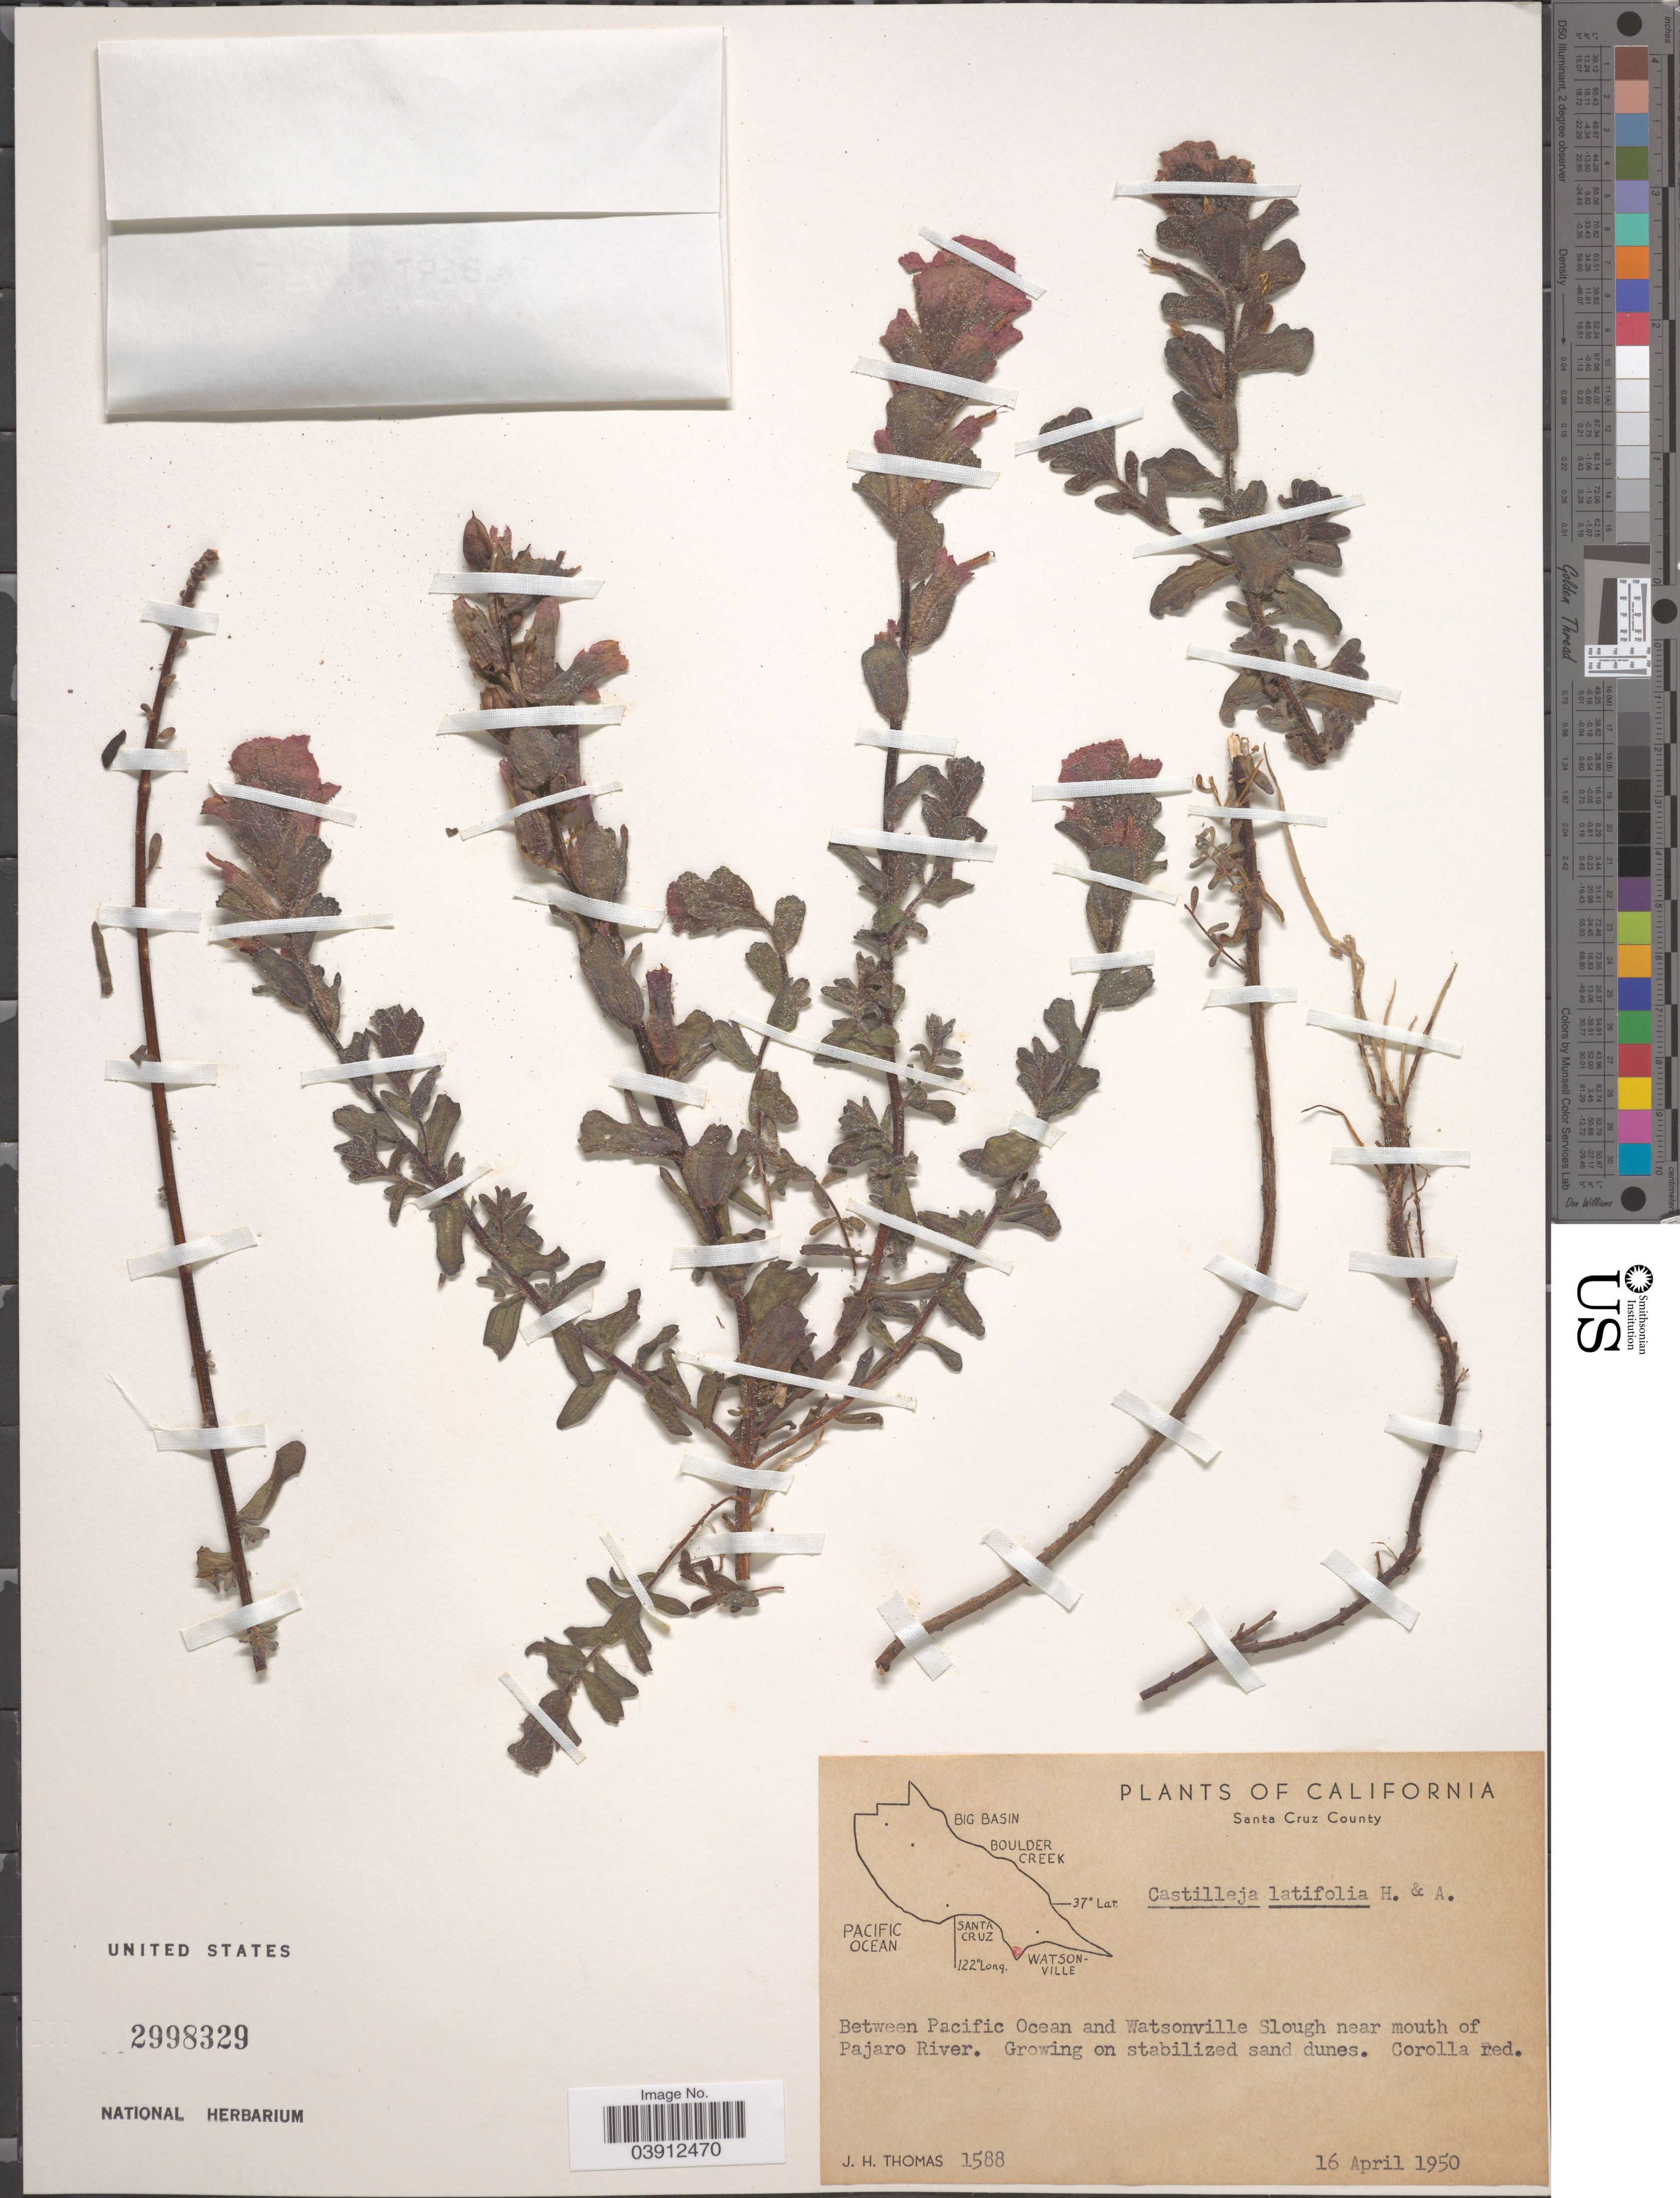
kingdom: Plantae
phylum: Tracheophyta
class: Magnoliopsida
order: Lamiales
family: Orobanchaceae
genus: Castilleja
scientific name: Castilleja latifolia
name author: Hook. & Arn.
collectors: J. H. Thomas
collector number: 1588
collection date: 1950-04-16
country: United States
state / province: California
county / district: Santa Cruz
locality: Santa Cruz County. Between Pacific Ocean and Watsonville Slough near mouth of Pajaro River.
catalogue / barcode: US 2998329